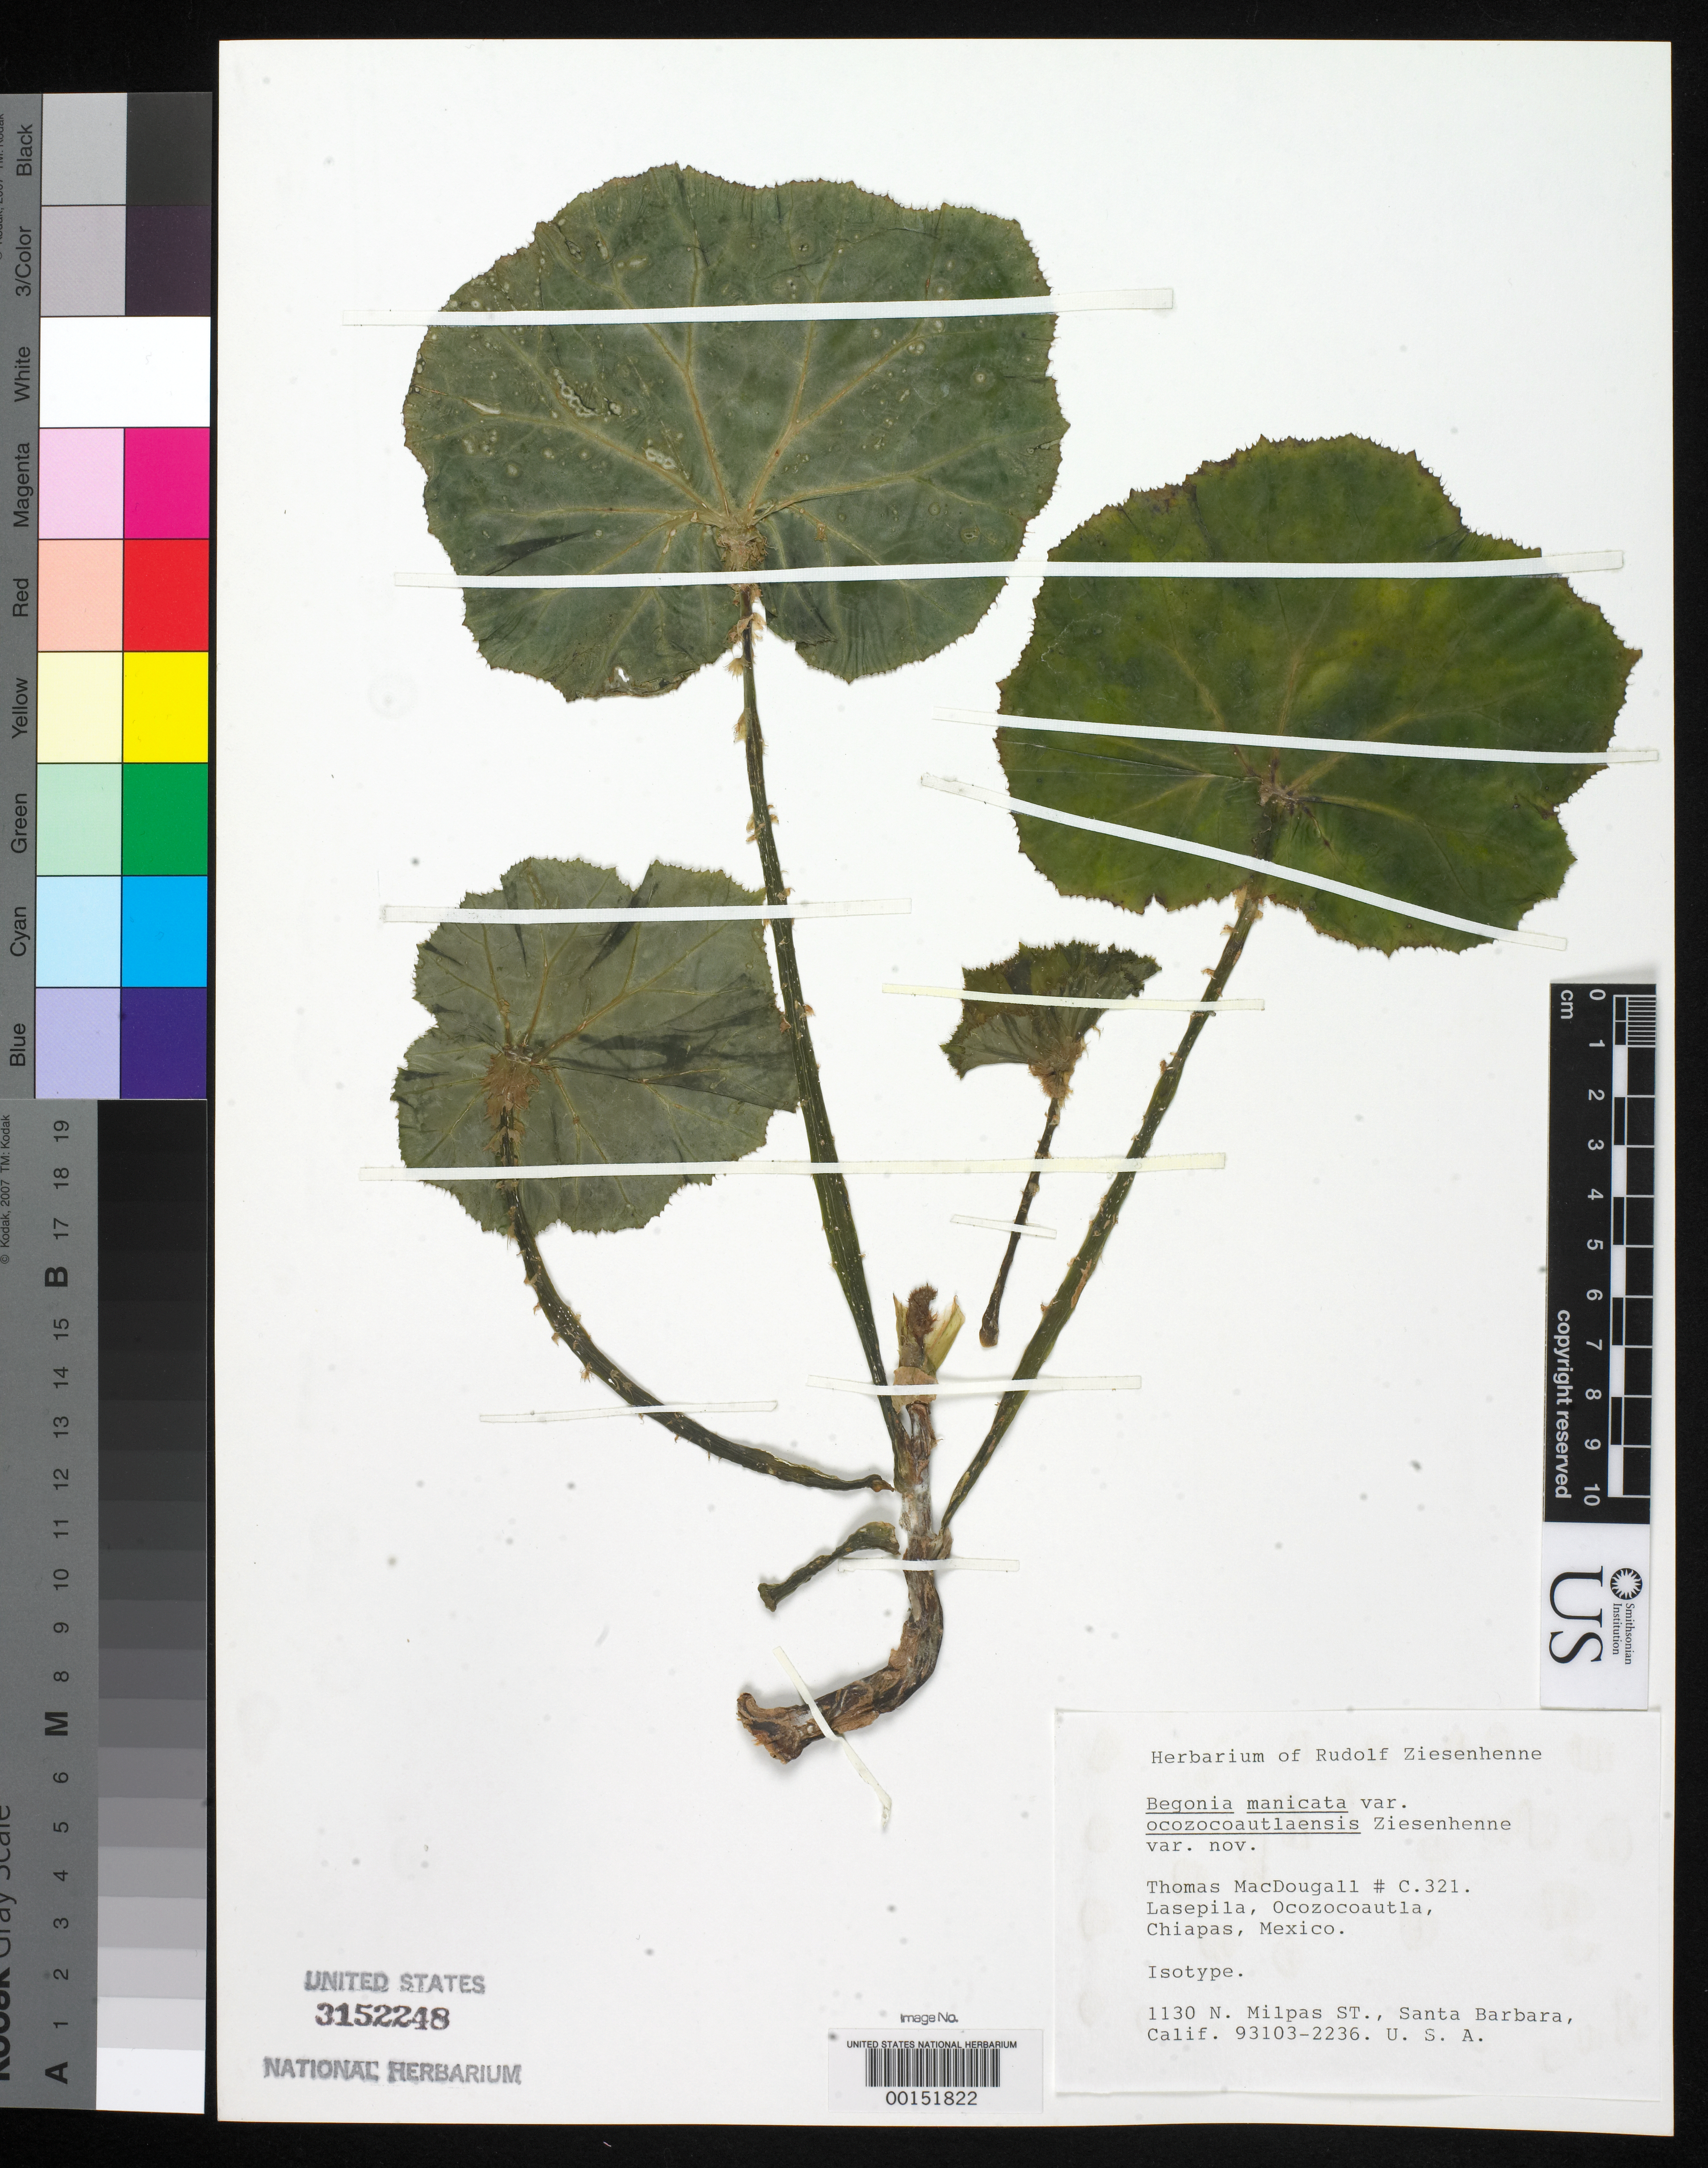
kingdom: Plantae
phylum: Tracheophyta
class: Magnoliopsida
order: Cucurbitales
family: Begoniaceae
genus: Begonia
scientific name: Begonia manicata var. ocozocoautlaensis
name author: Ziesenh.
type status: Isotype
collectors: T. Macdougall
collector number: C-321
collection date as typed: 11 Nov 1971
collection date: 1971-11-11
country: Mexico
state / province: Chiapas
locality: Lasepila, Ocozocoautla.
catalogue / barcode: US 3152248